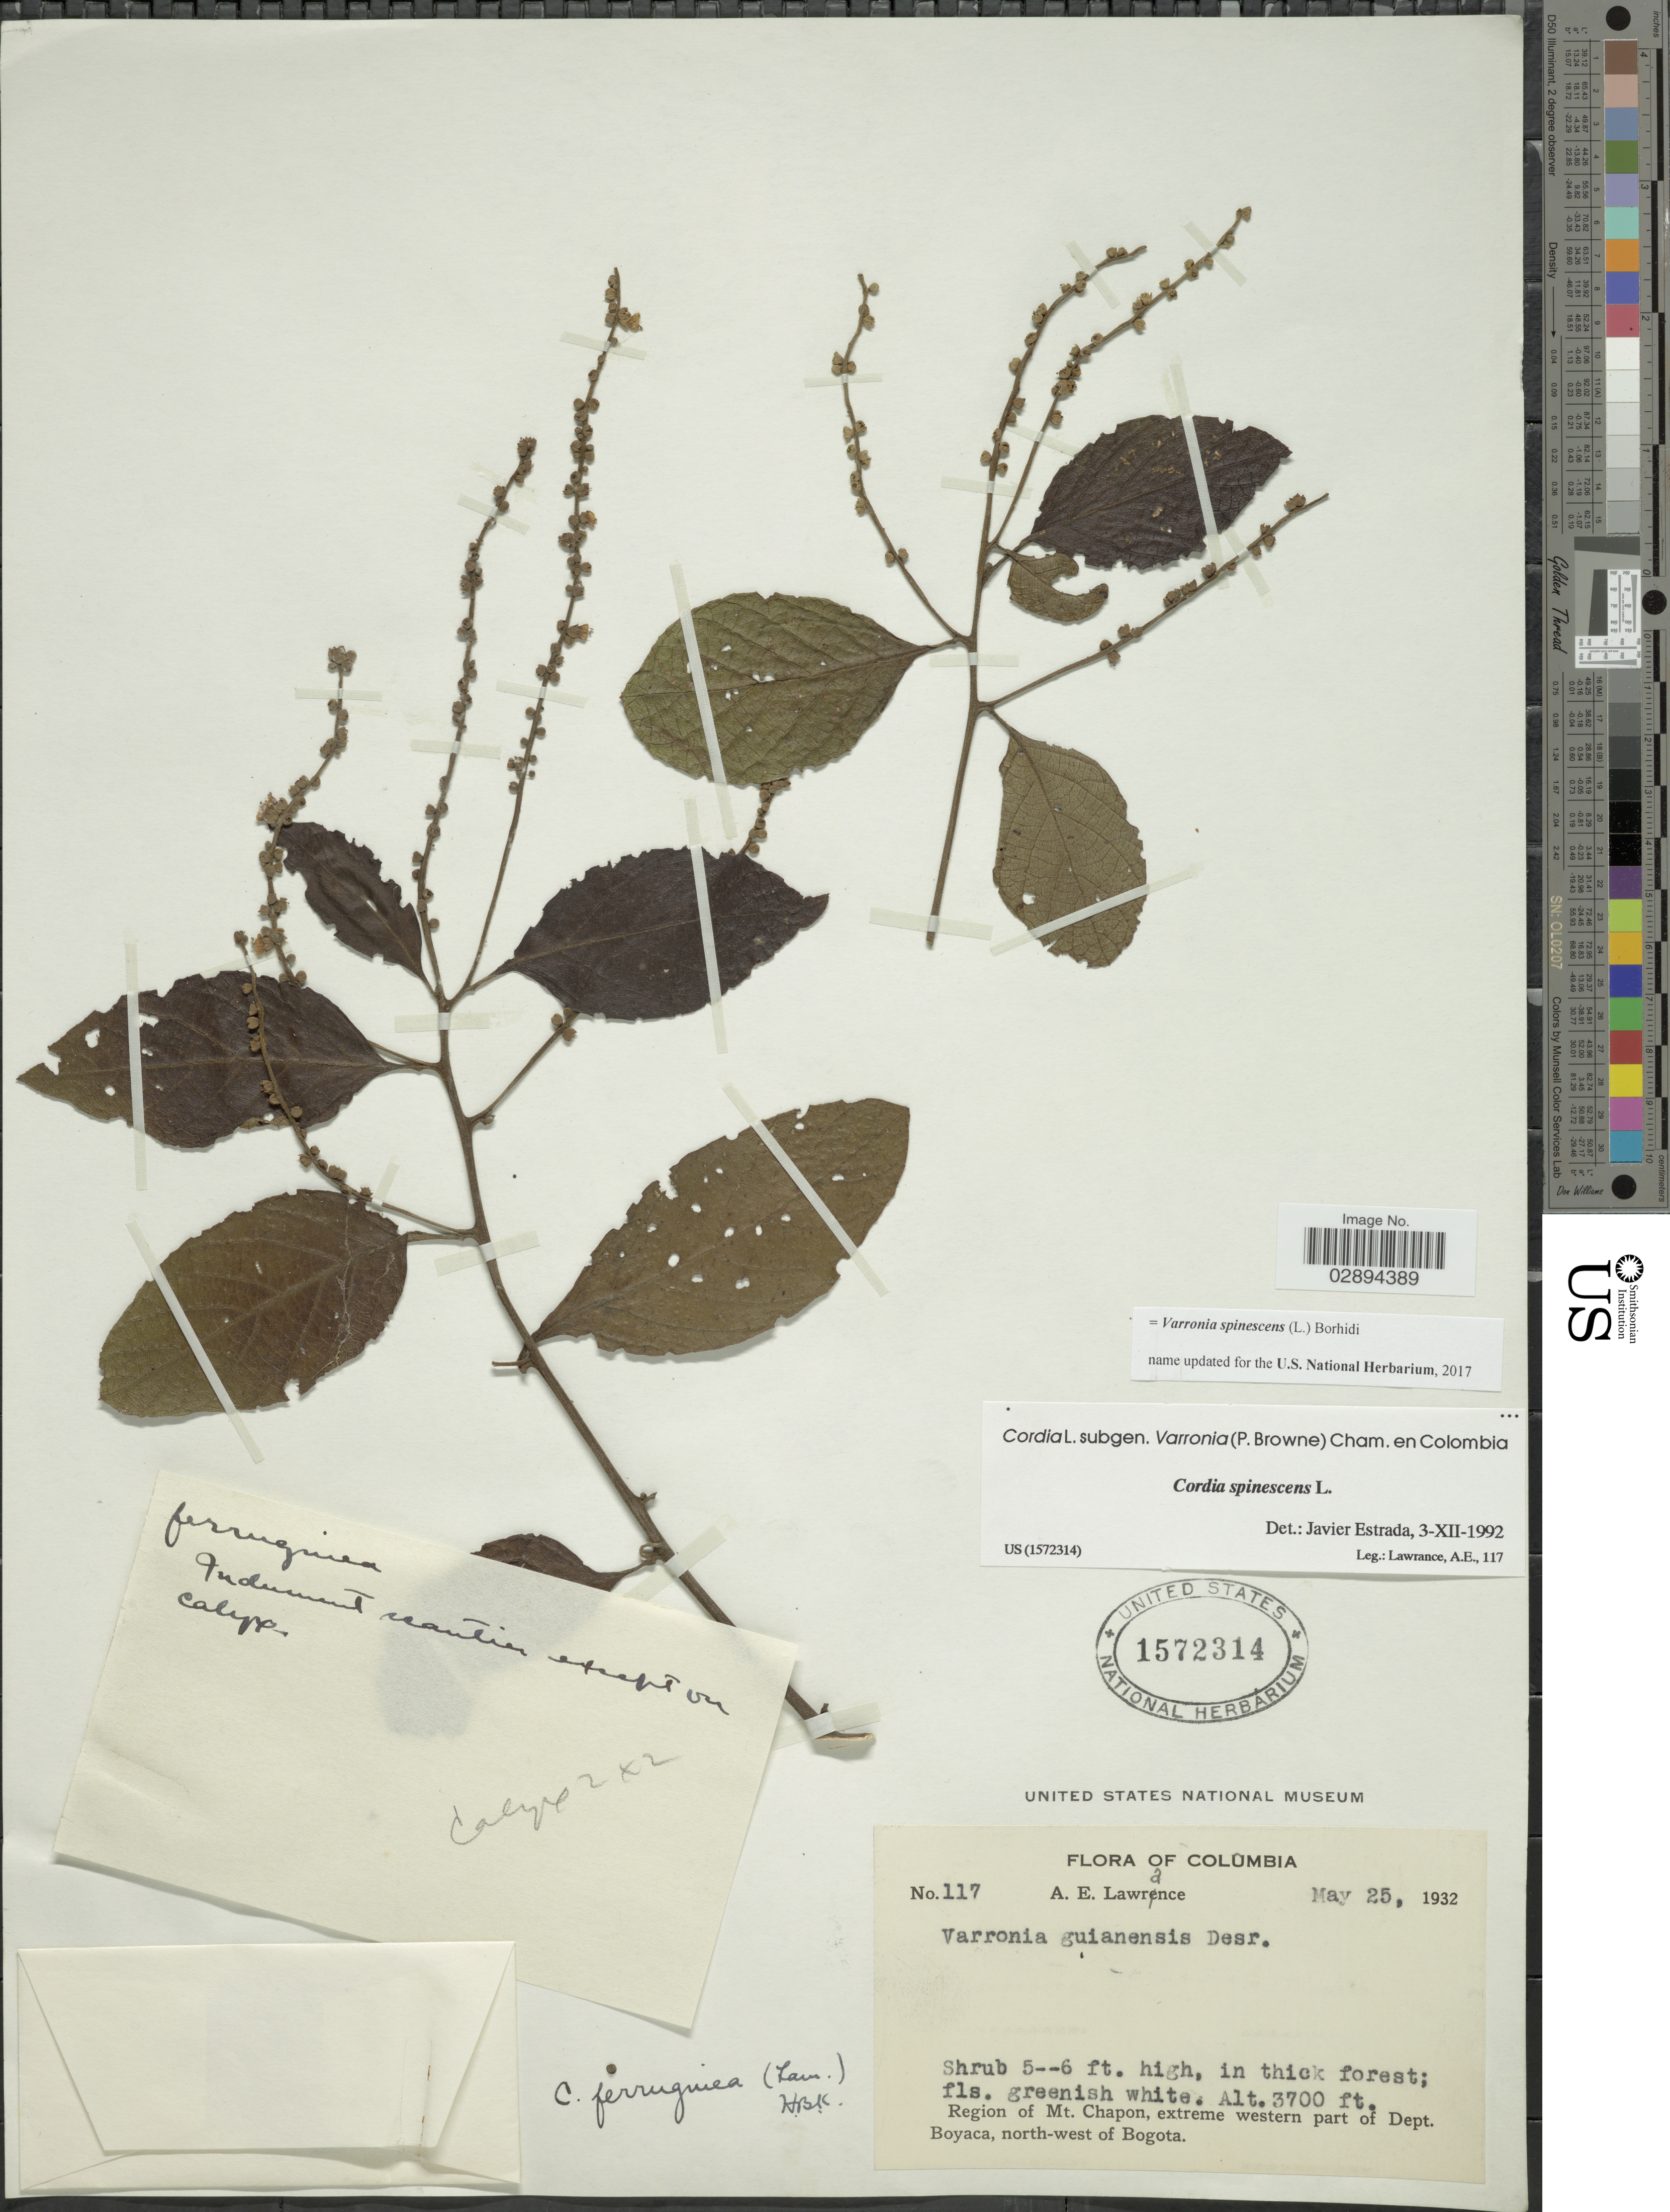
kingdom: Plantae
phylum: Tracheophyta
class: Magnoliopsida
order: Boraginales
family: Cordiaceae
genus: Varronia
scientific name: Varronia spinescens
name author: (L.) Borhidi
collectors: A. Lawrance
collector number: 117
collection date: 1932-05-25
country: Colombia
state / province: Boyacá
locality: Region of Mt. Chapon, extreme western part of Dept. Boyaca, north-west of Bogota.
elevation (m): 1128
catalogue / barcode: US 1572314